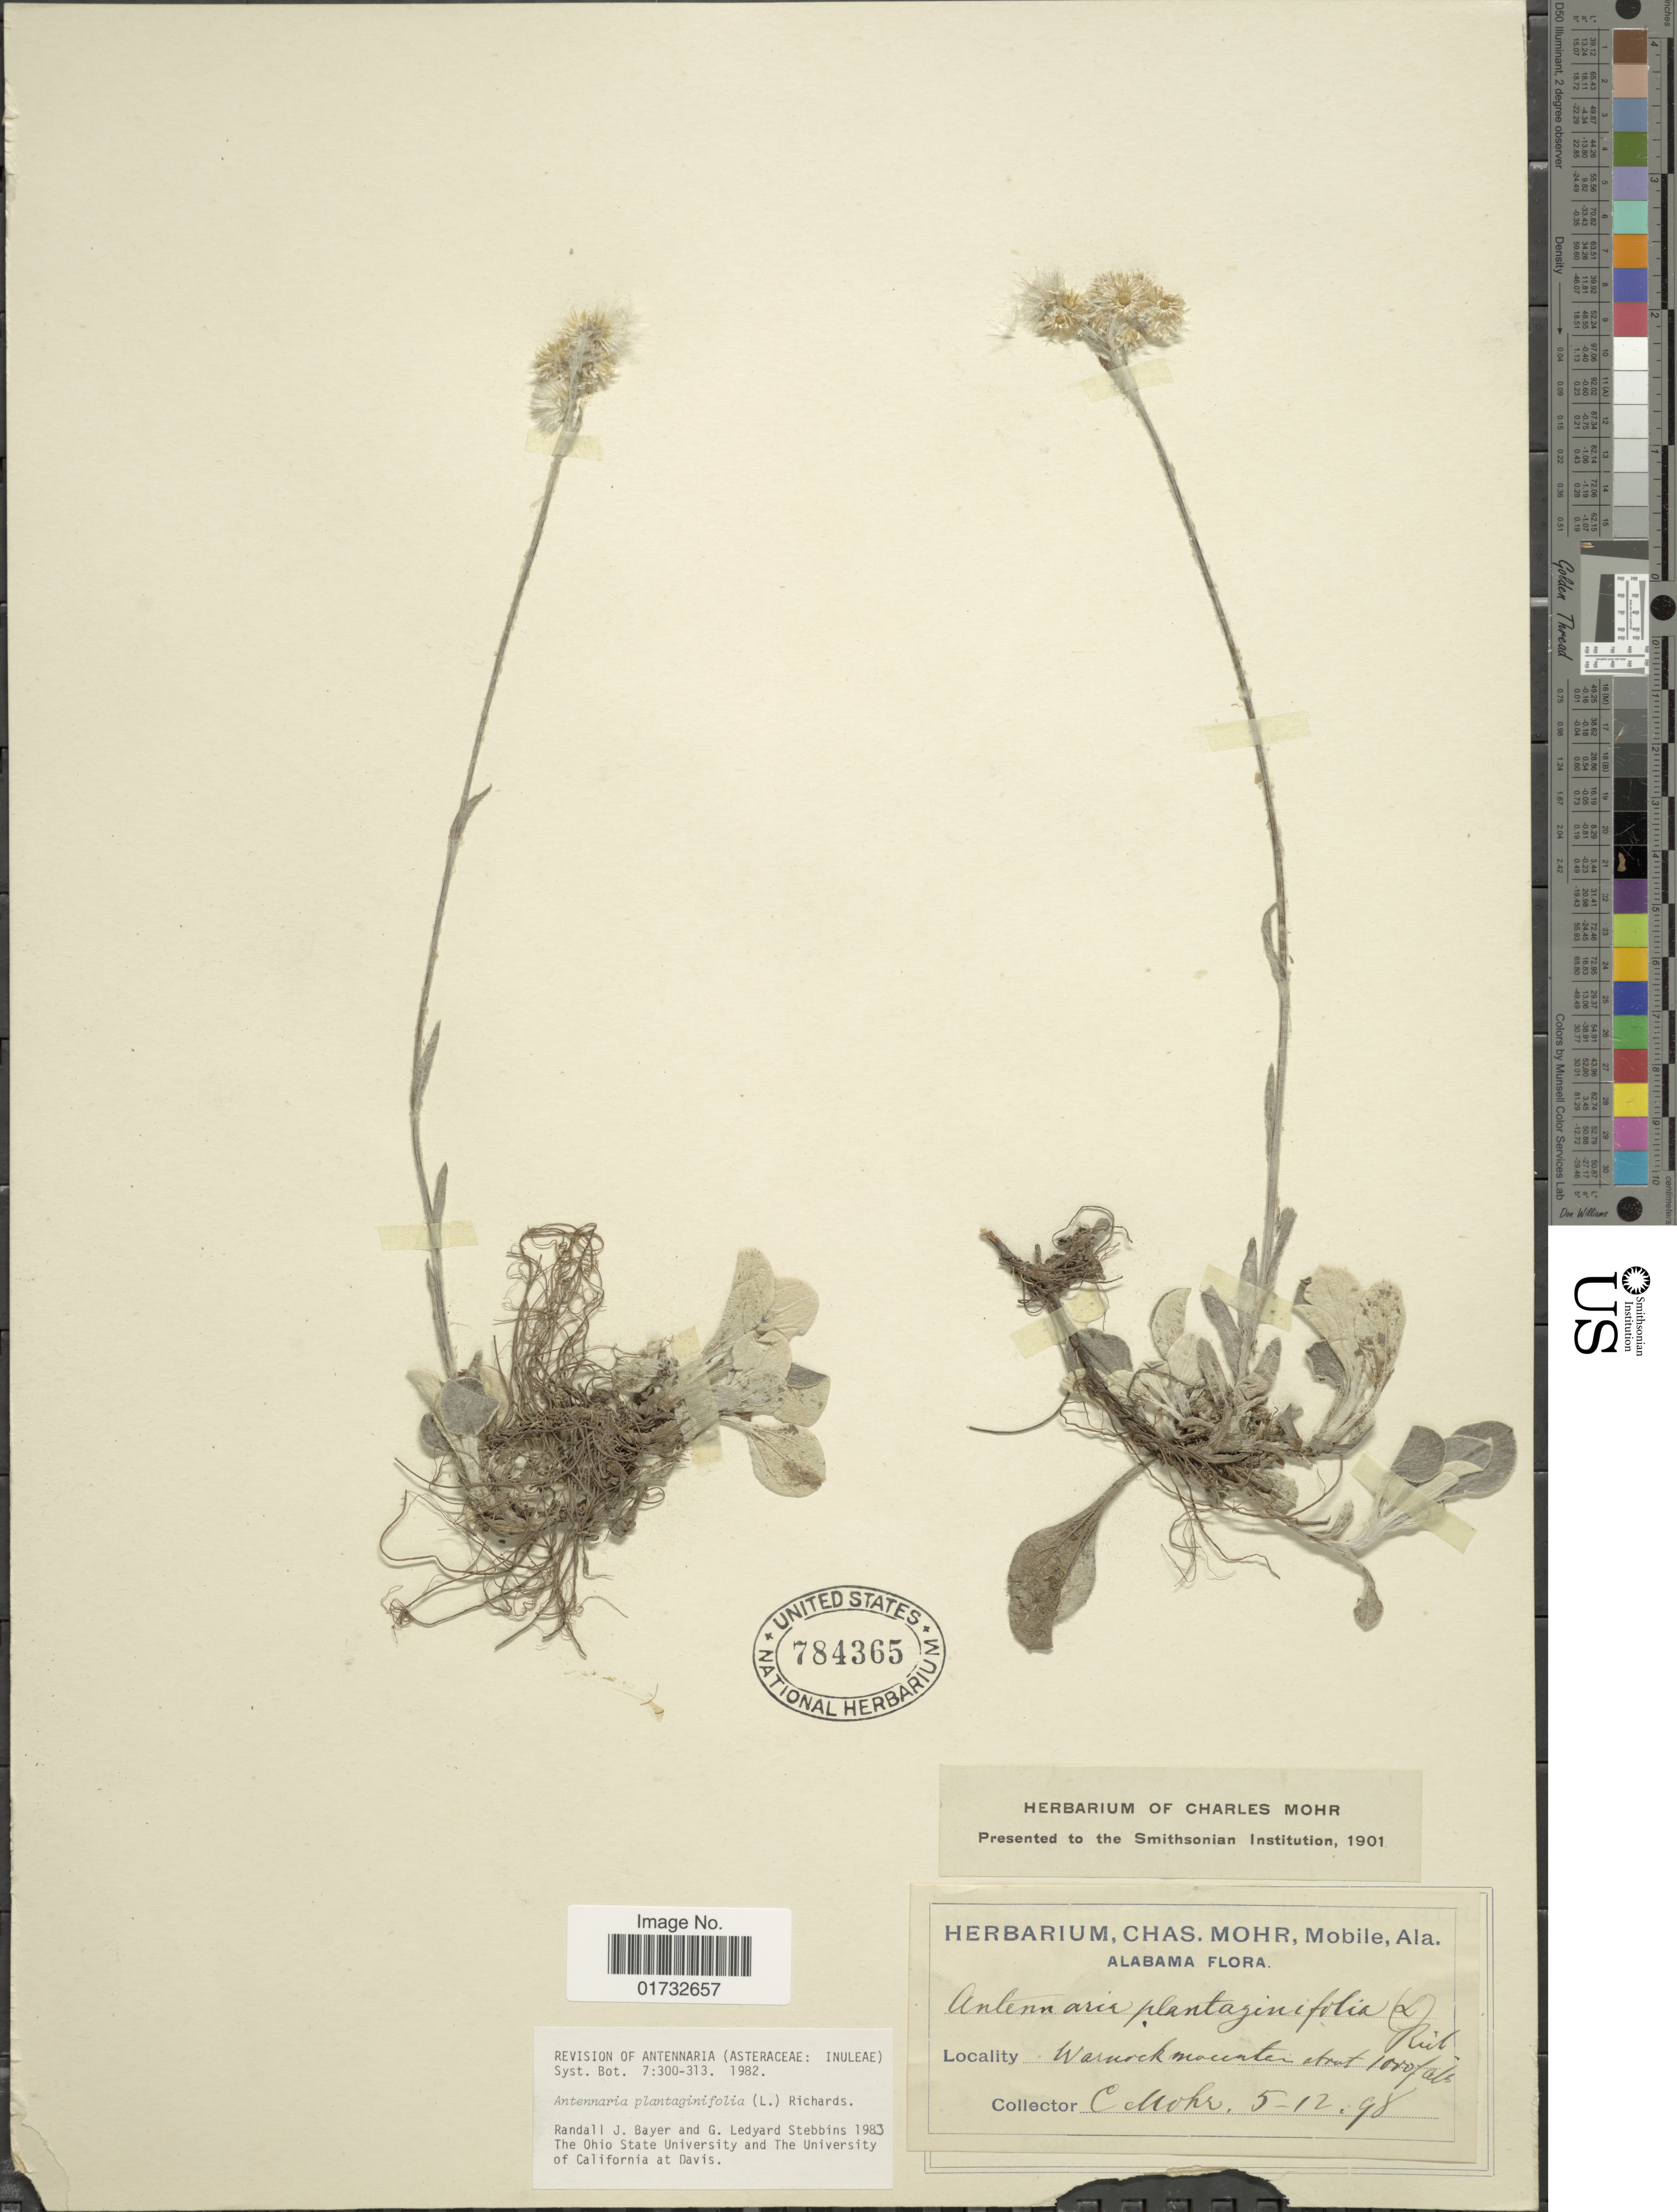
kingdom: Plantae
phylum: Tracheophyta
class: Magnoliopsida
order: Asterales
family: Asteraceae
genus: Antennaria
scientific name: Antennaria plantaginifolia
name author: (L.) Richardson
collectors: Mohr, C. T. (herbarium)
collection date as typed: Transcribed d/m/y: 12/5/98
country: United States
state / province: Alabama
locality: Warnock Mountain.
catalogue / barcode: US 784365